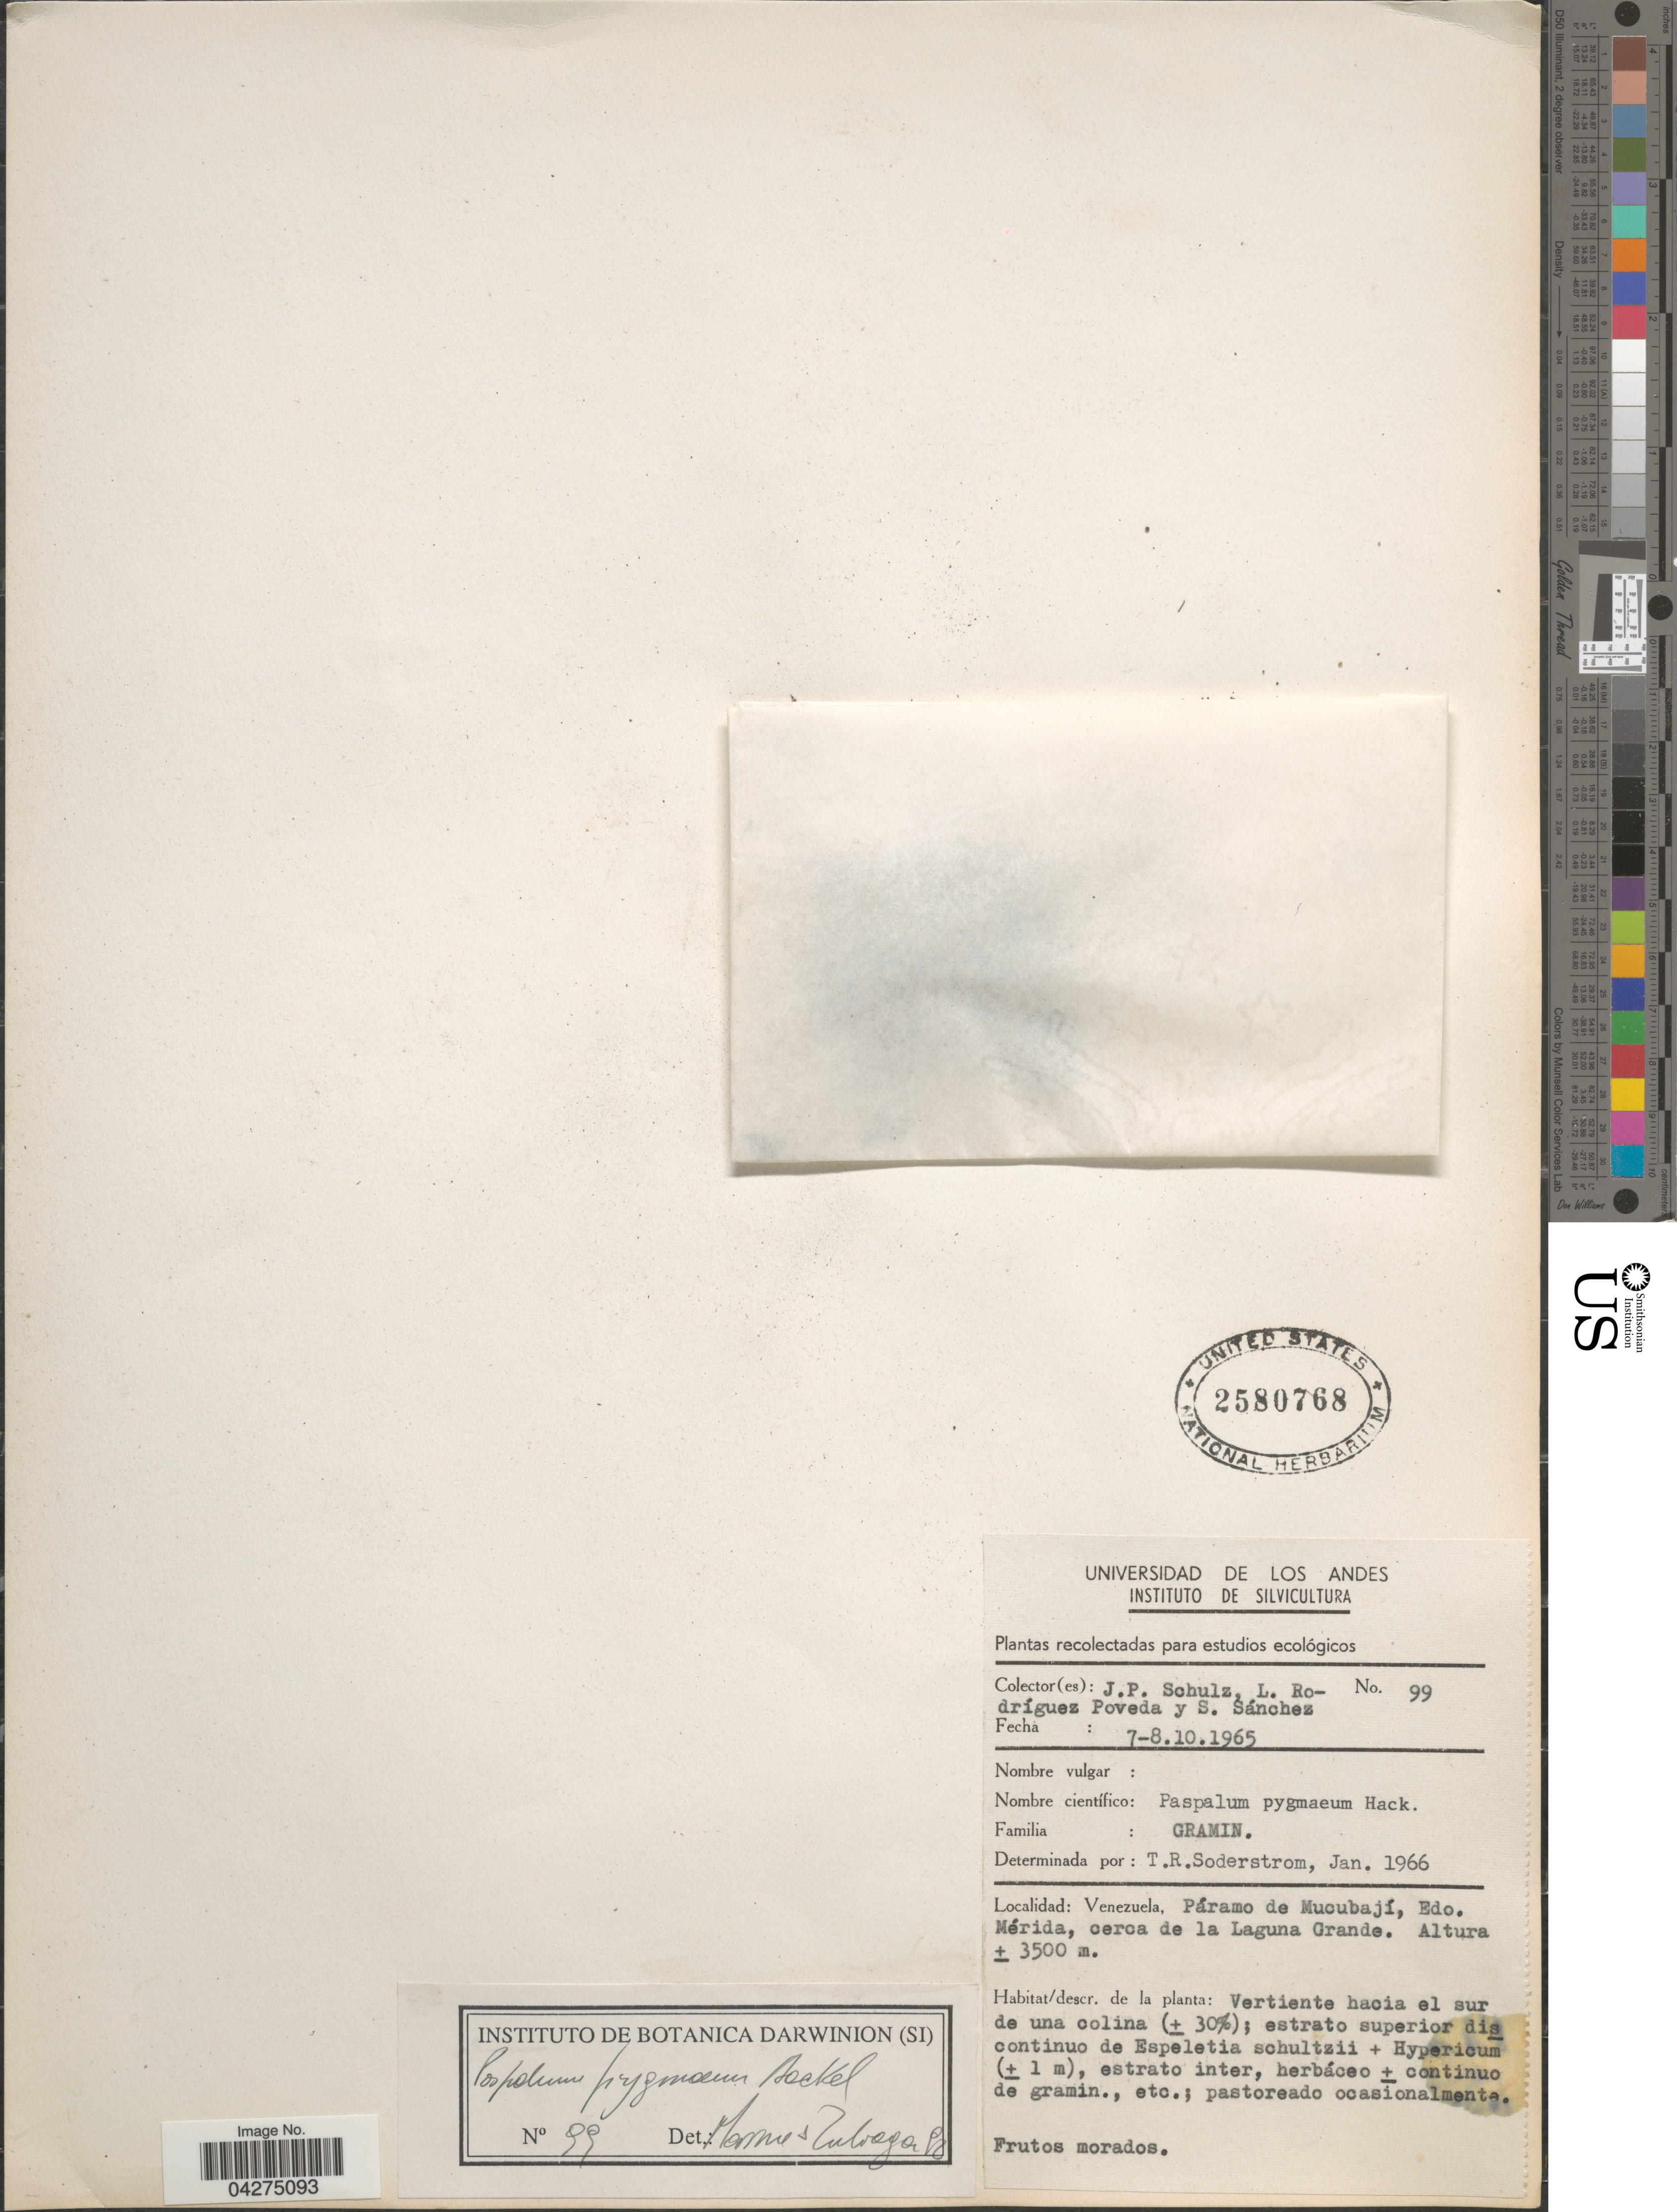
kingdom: Plantae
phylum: Tracheophyta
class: Liliopsida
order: Poales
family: Poaceae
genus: Paspalum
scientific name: Paspalum pygmaeum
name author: Hack.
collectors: J. P. Schulz, L. Rodríguez P. & S. Sanchez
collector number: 99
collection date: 1965-10-07/1965-10-08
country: Venezuela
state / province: Merida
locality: Páramo de Mucubají, cerca de la Laguna Grande.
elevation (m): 3500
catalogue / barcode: US 2580768